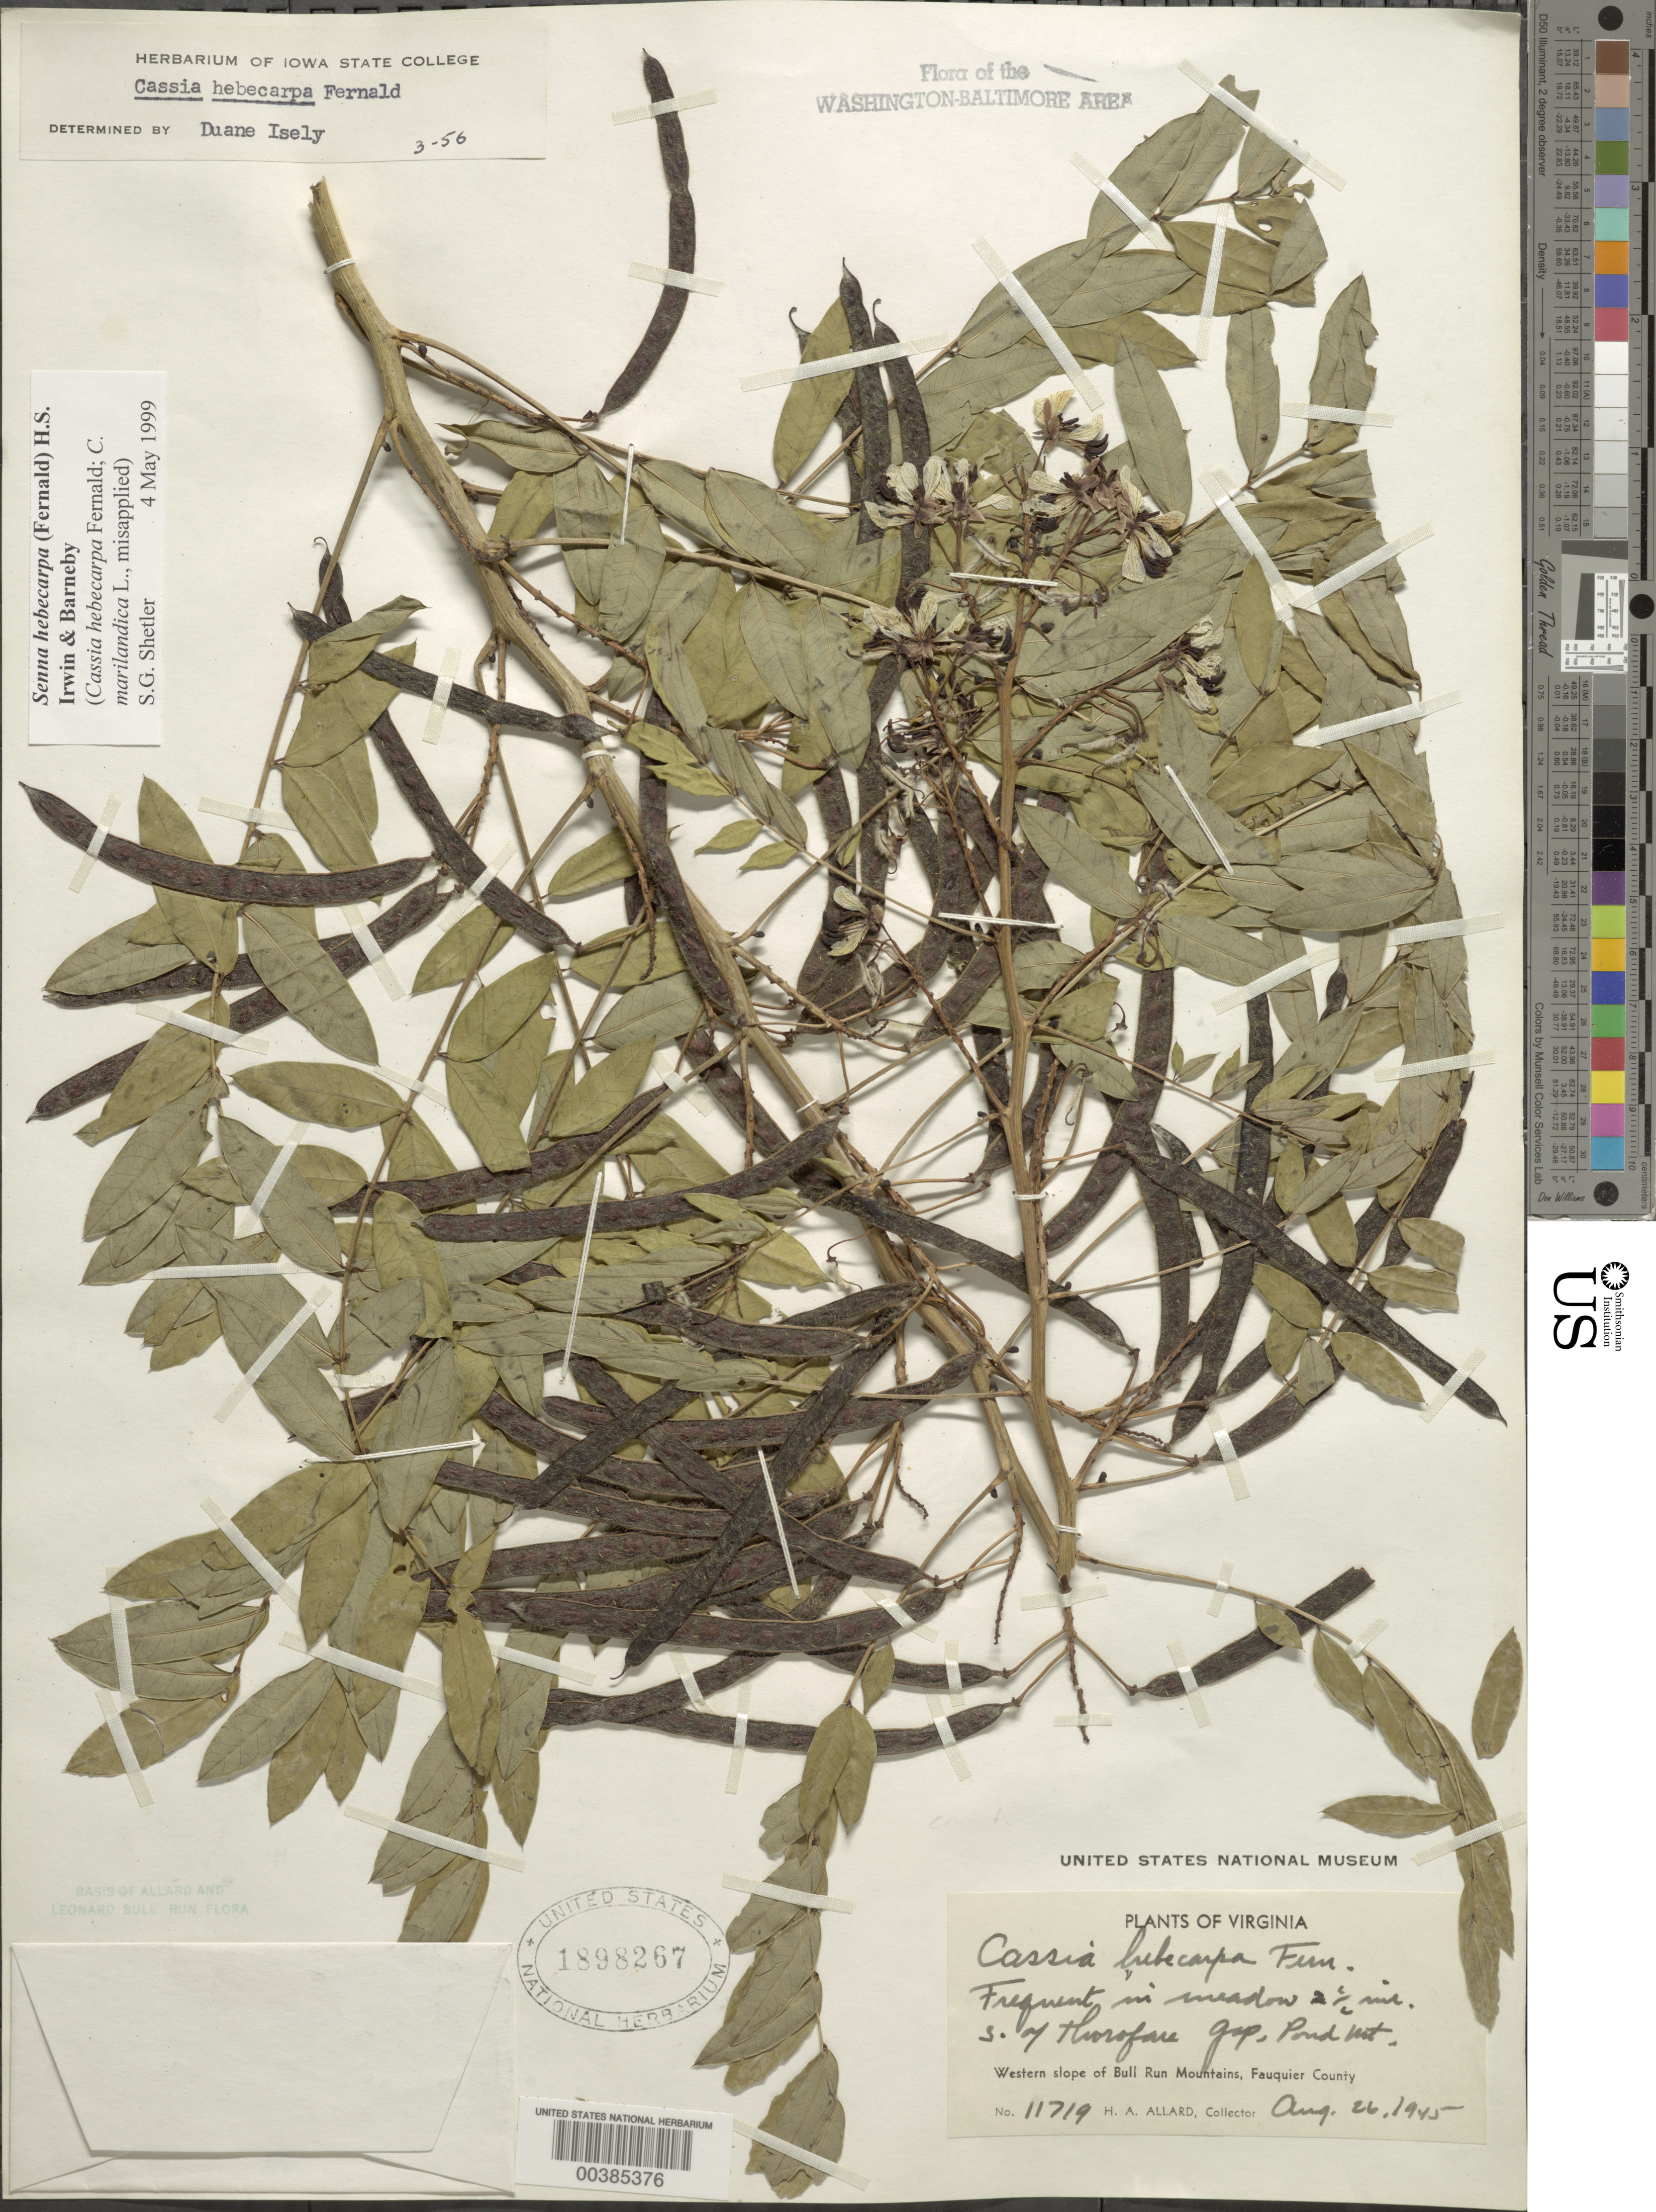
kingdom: Plantae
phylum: Tracheophyta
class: Magnoliopsida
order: Fabales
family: Fabaceae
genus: Senna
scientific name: Senna hebecarpa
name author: (Fernald) H.S. Irwin & Barneby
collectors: H. A. Allard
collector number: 11719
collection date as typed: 26 Aug 1945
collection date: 1945-08-26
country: United States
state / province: Virginia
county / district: Fauquier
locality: South of Thorofare Gap, Pond Mountain, west slope of Bull Run Mts. Bull Run Mts.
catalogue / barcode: US 1898267